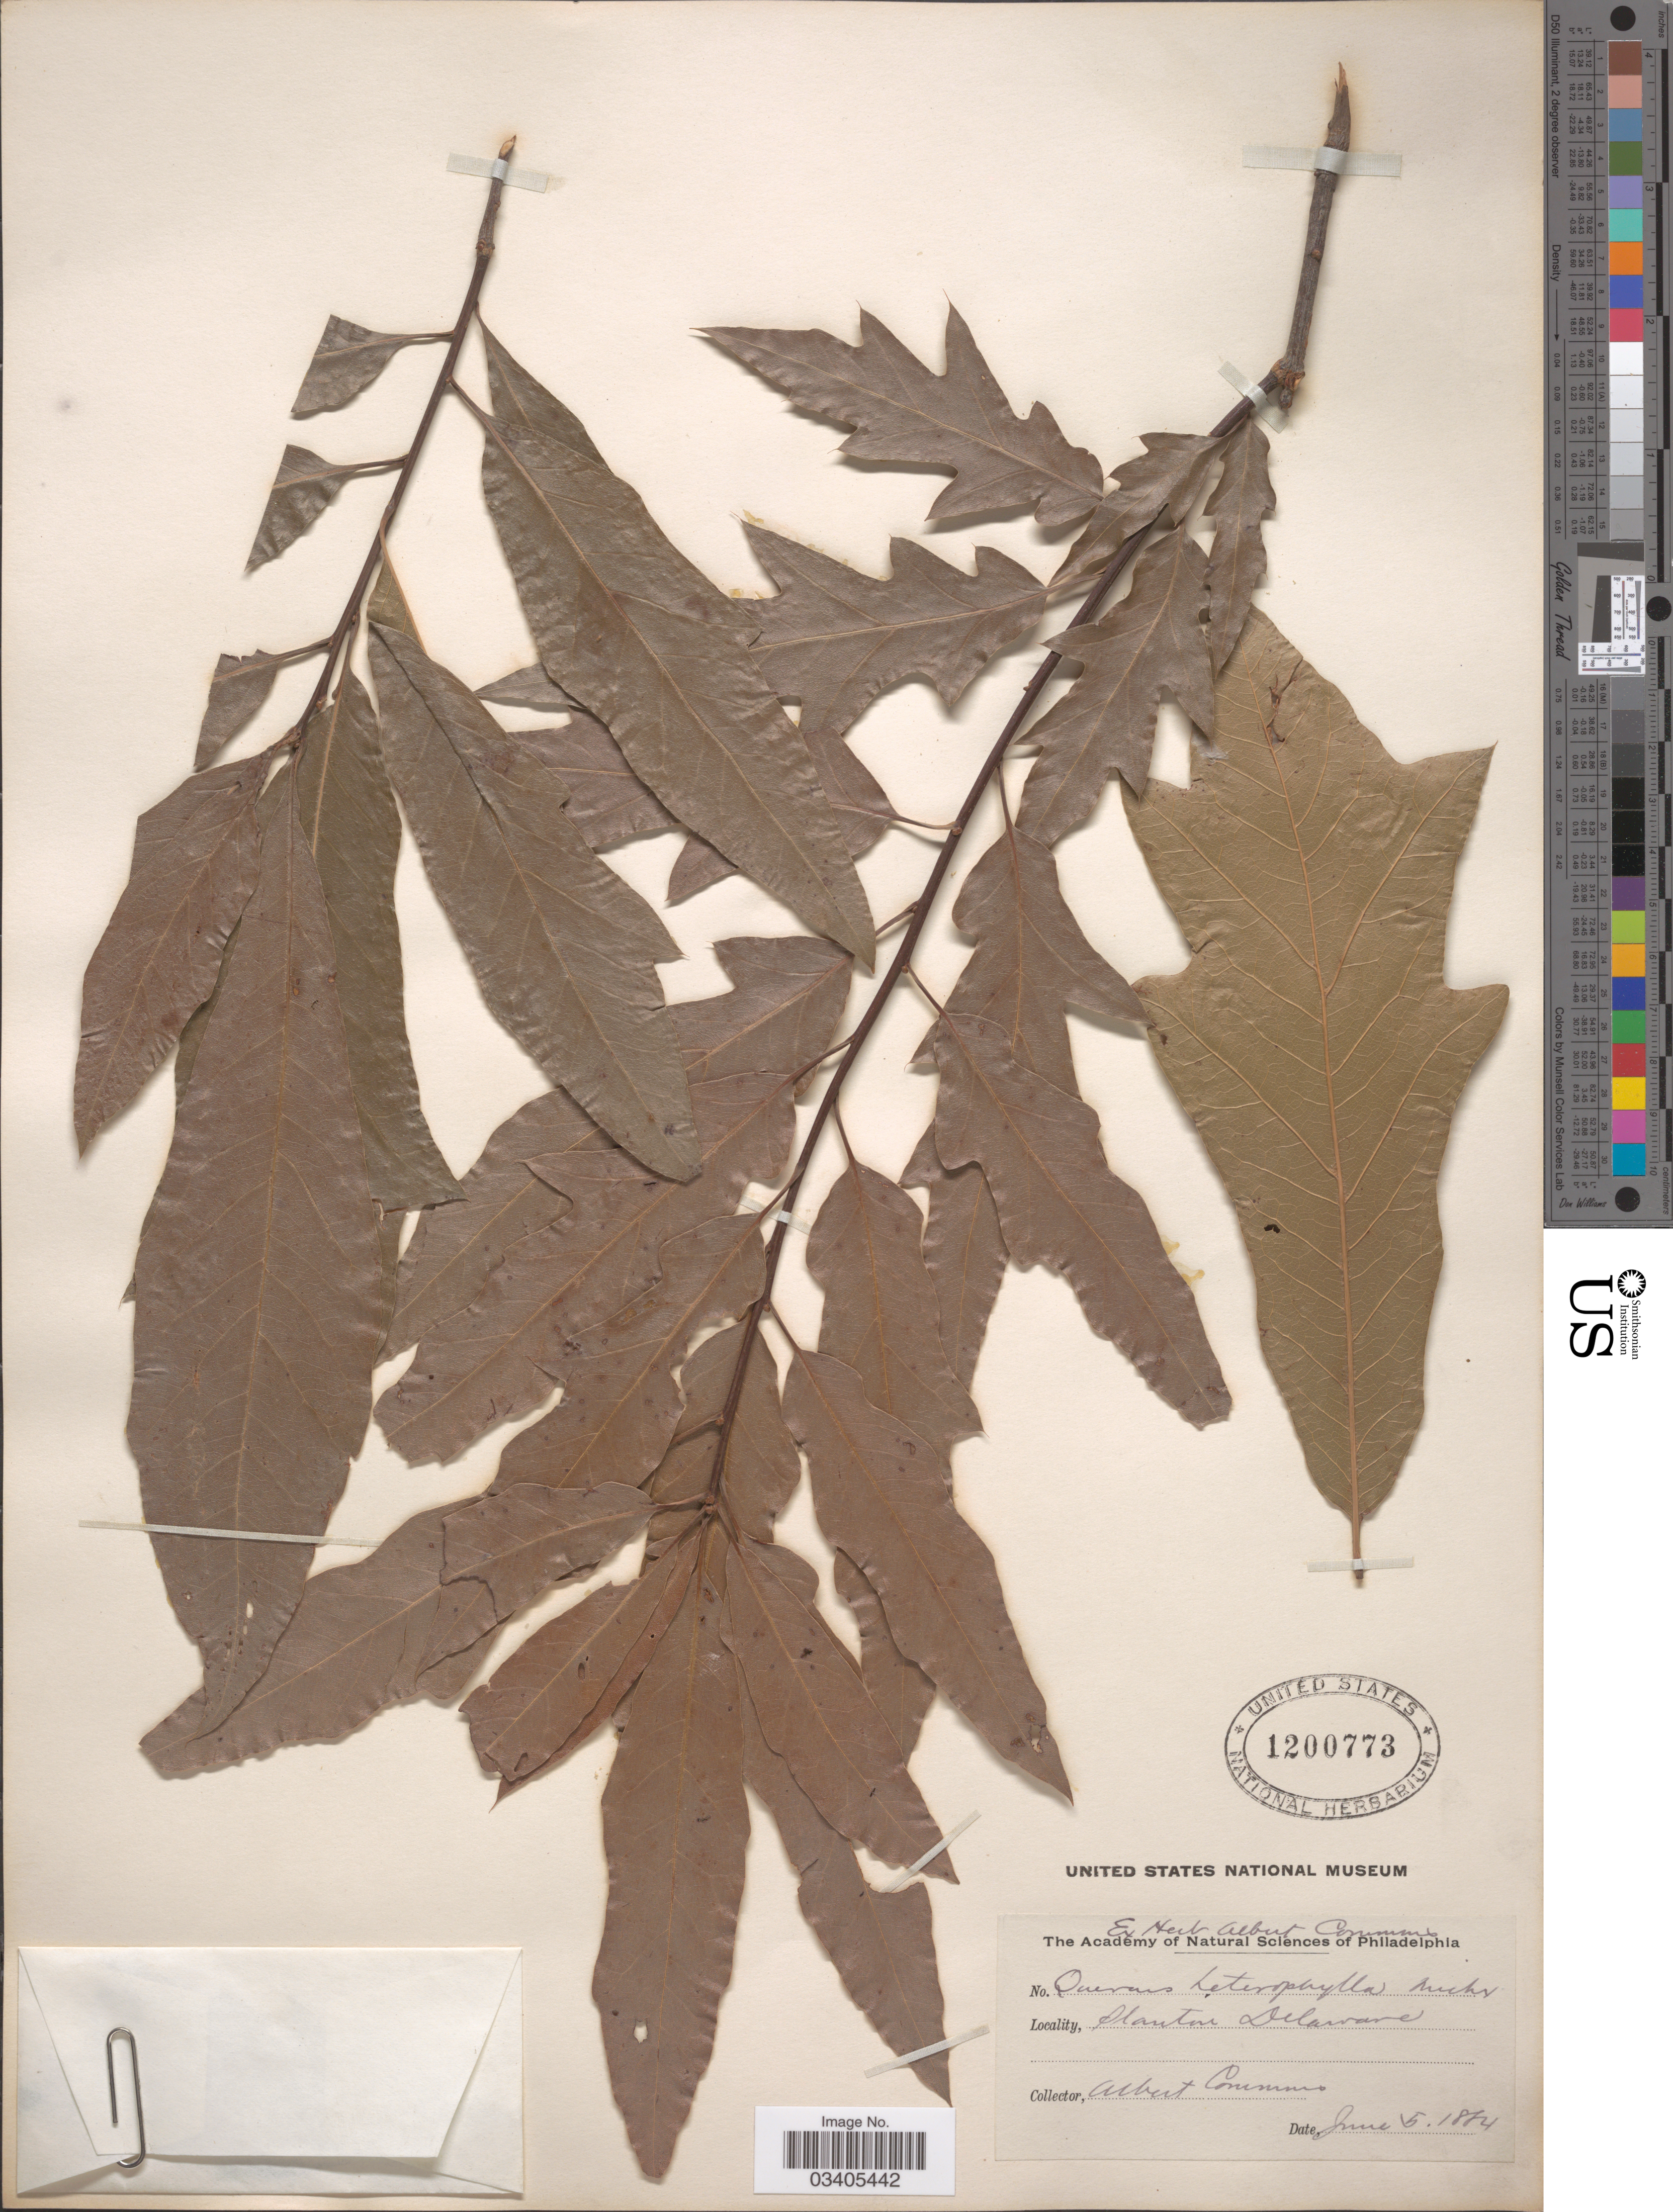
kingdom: Plantae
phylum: Tracheophyta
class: Magnoliopsida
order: Fagales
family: Fagaceae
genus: Quercus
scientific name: Quercus x heterophylla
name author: Michx.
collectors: A. Commons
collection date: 1884-06-05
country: United States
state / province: Delaware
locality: Stanton.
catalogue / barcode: US 1200773